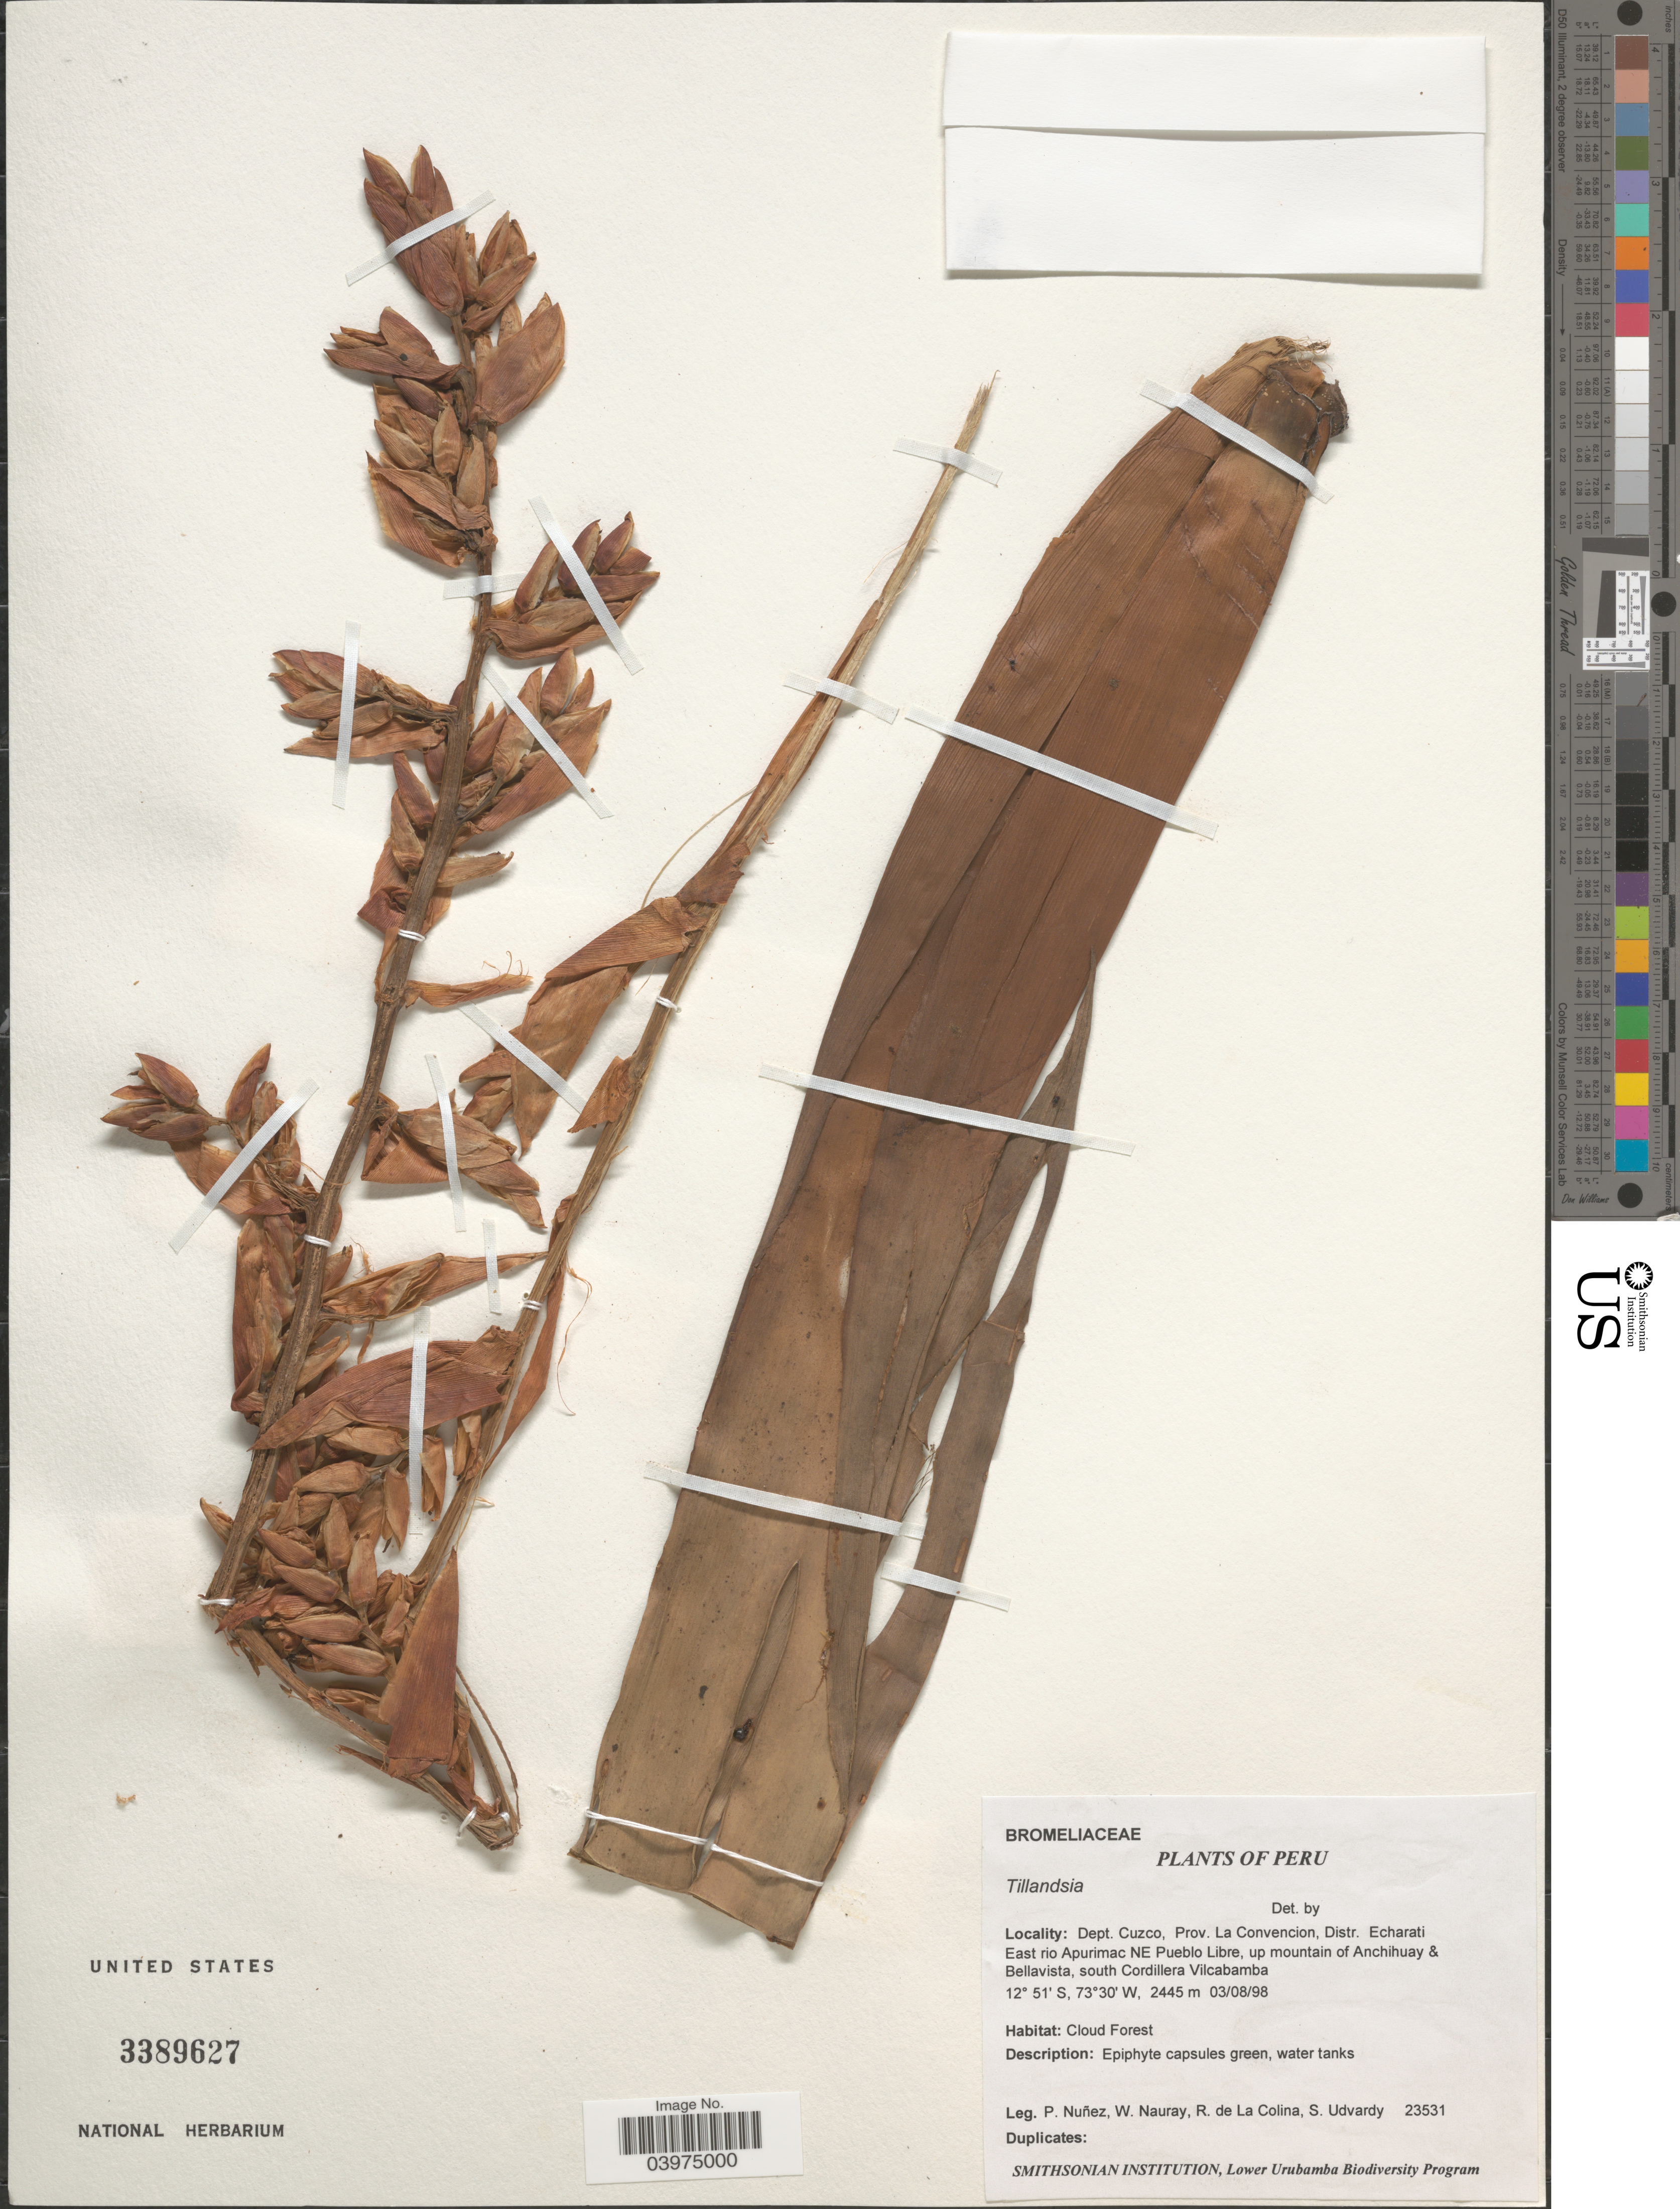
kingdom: Plantae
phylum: Tracheophyta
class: Liliopsida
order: Poales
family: Bromeliaceae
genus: Tillandsia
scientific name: Tillandsia sp.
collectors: P. Nuñez V., W. Nauray, R. de La Colina & S. Udvardy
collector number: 23531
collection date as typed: Transcribed d/m/y: 3/8/98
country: Peru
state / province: Cusco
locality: Dept. Cuzco, Prov. La Convencion, Distr. Echarati East rio Apurimac NE Pueblo Libre, up mountain of Anchihuay & Bellavista, south Cordillera Vilcabamba.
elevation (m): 2445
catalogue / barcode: US 3389627